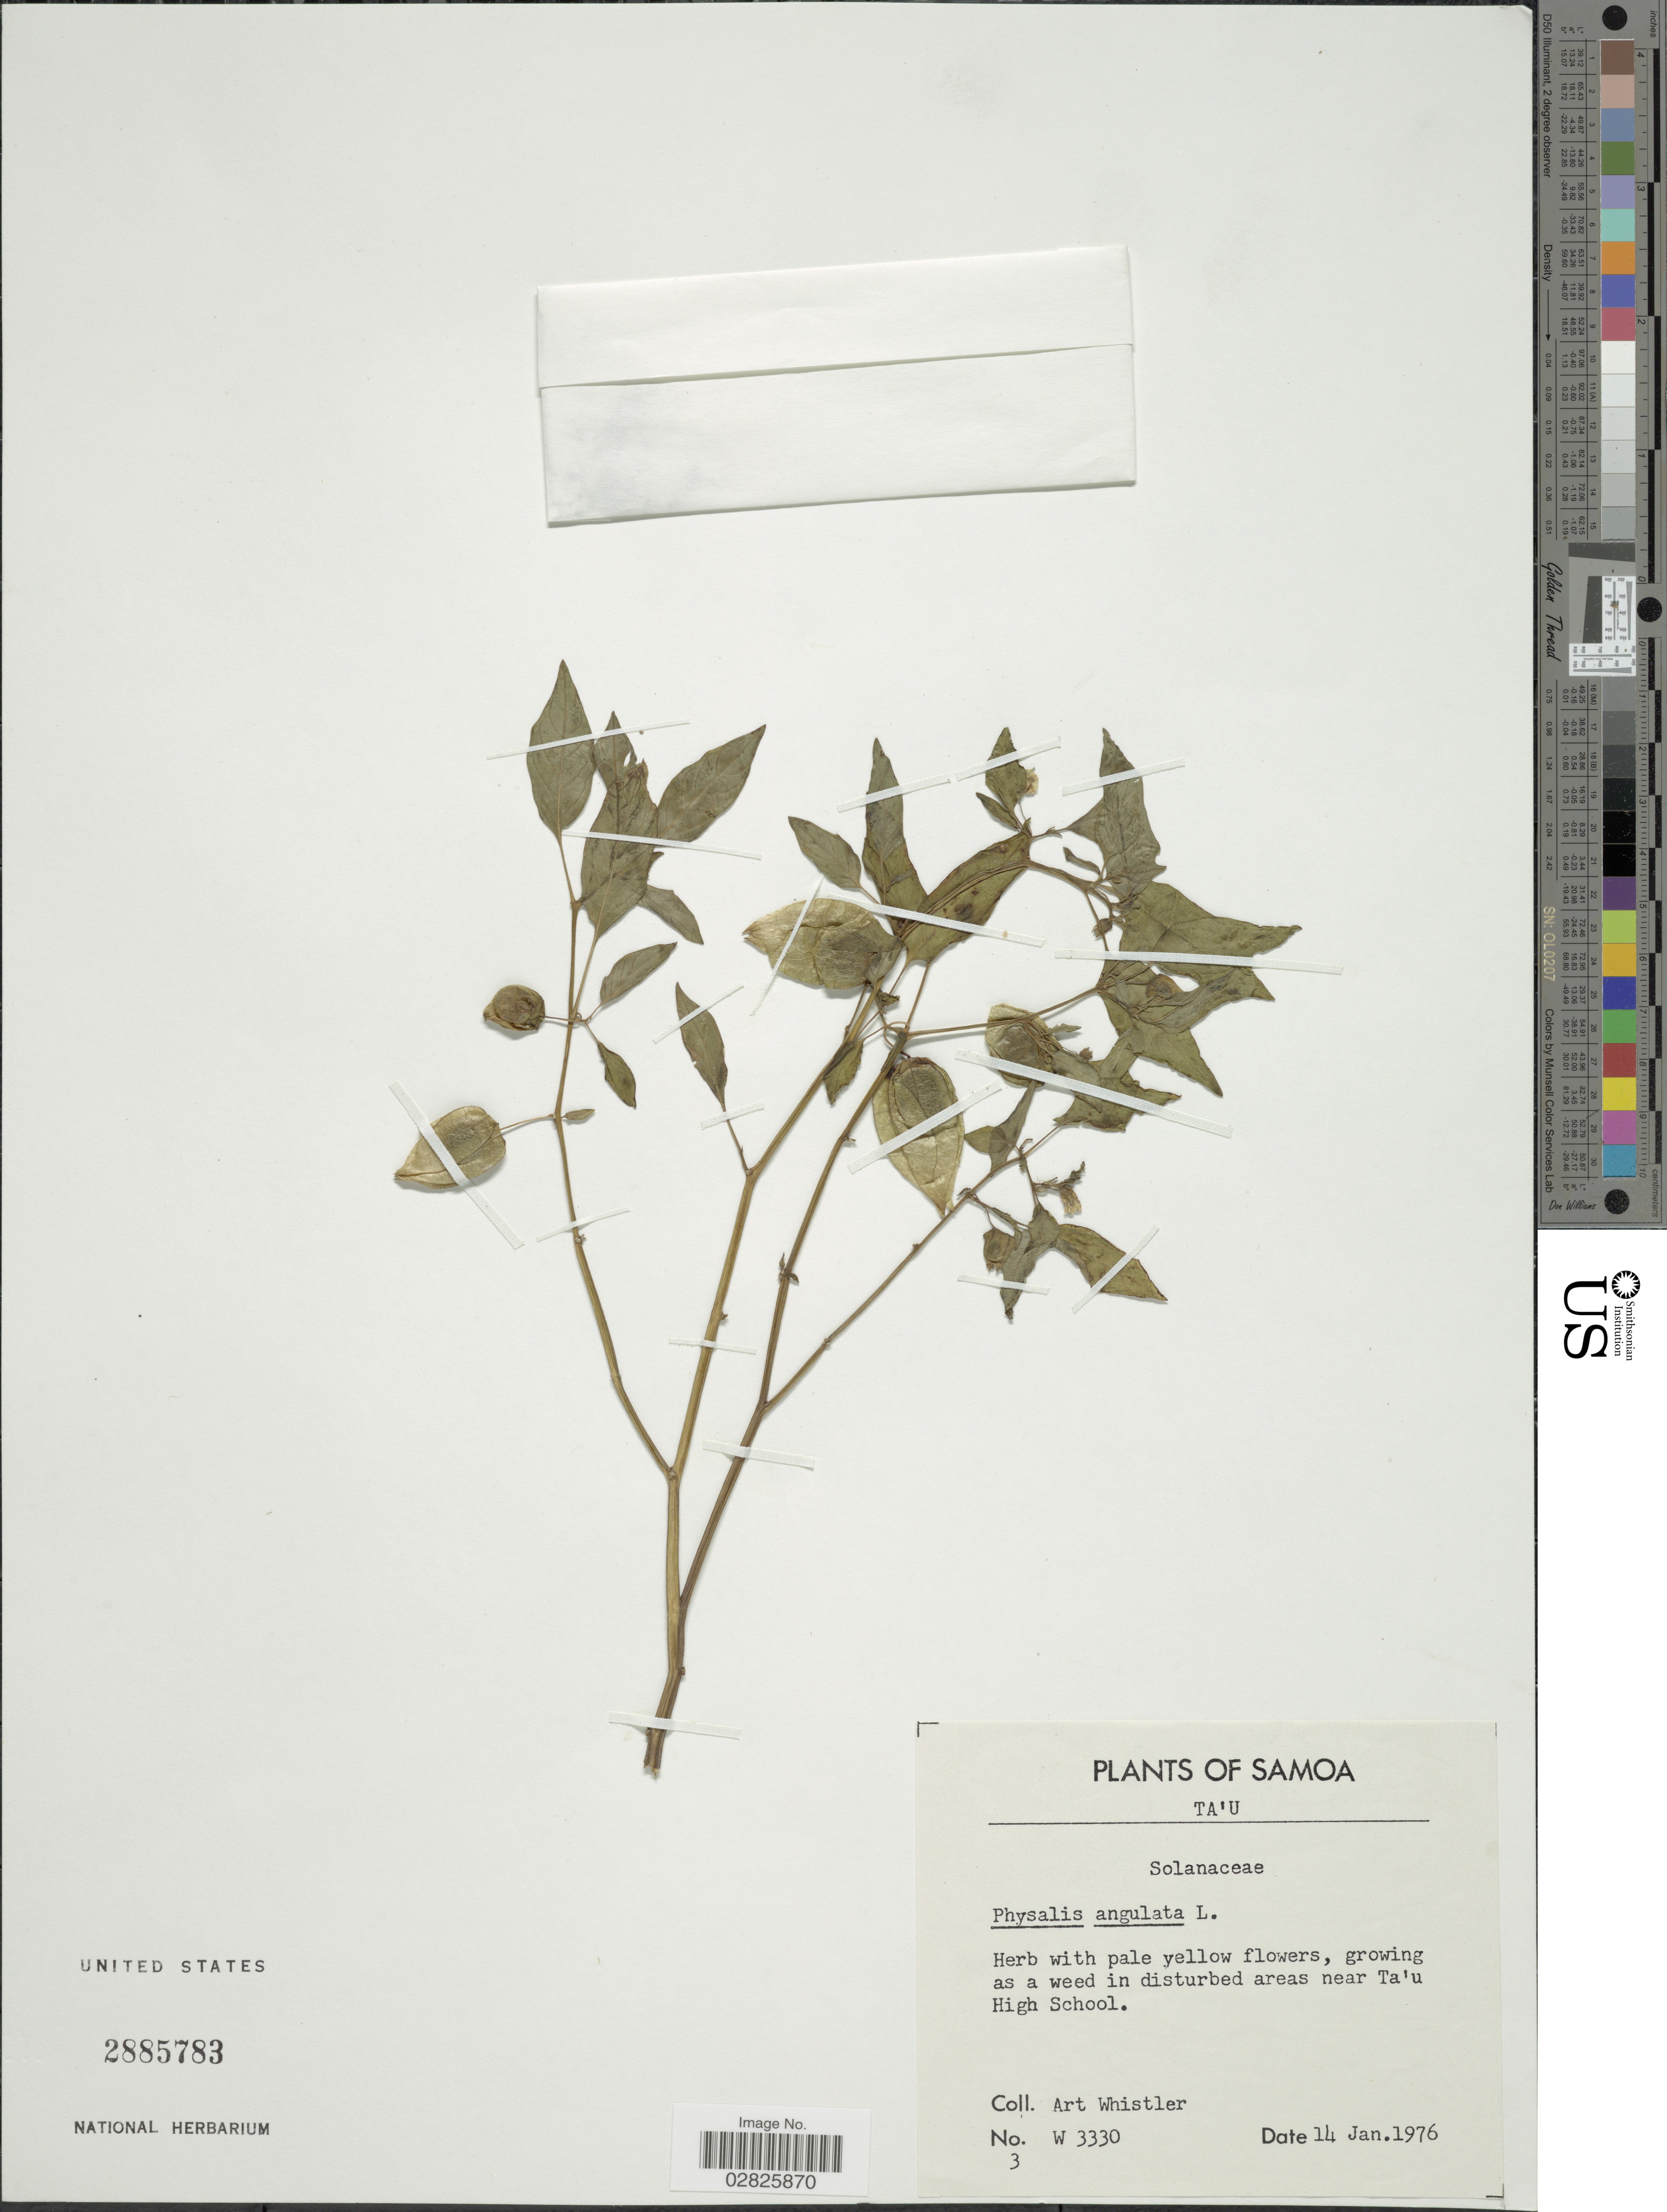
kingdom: Plantae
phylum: Tracheophyta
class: Magnoliopsida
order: Solanales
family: Solanaceae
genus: Physalis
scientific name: Physalis angulata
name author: L.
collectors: A. Whistler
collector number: W3330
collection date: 1976-01-14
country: American Samoa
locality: Samoa. Ta'u. Near Ta'u High School.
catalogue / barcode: US 2885783